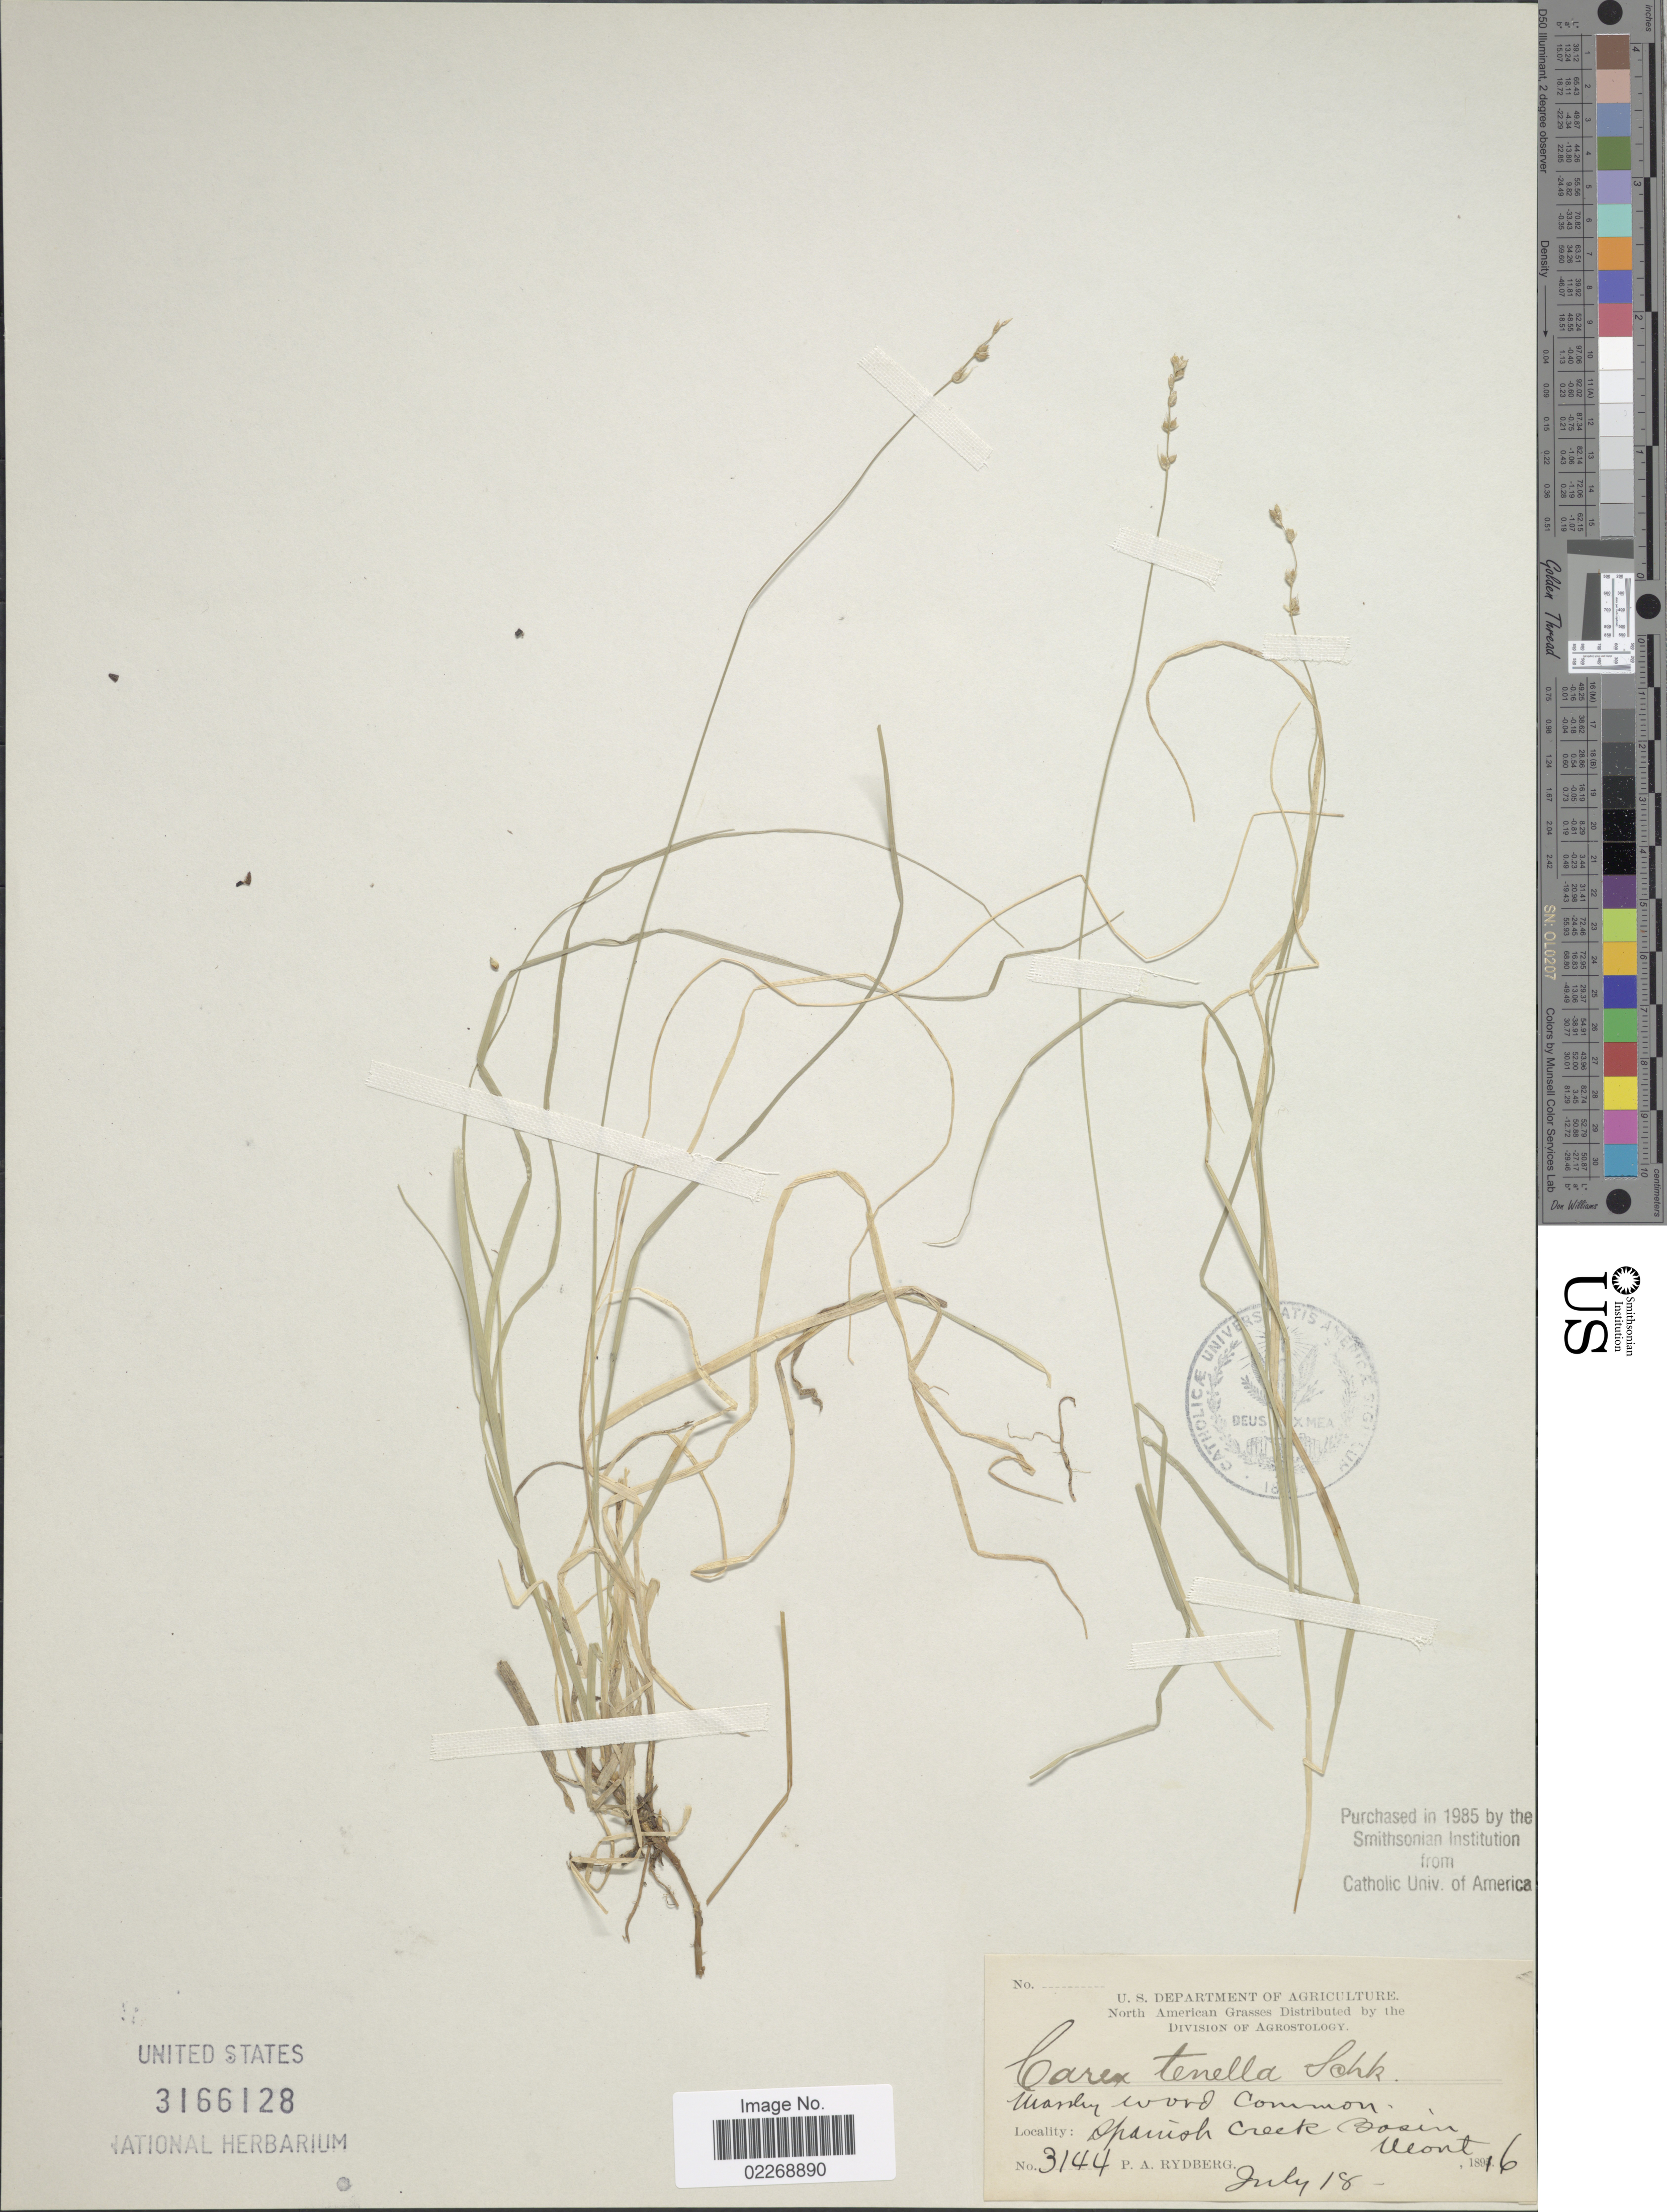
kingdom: Plantae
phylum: Tracheophyta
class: Liliopsida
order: Poales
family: Cyperaceae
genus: Carex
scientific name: Carex disperma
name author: Dewey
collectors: P. A. Rydberg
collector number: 3144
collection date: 1896-07-18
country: United States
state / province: Montana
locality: Marshy wood common. Spanish Creek Basin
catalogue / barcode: US 3166128